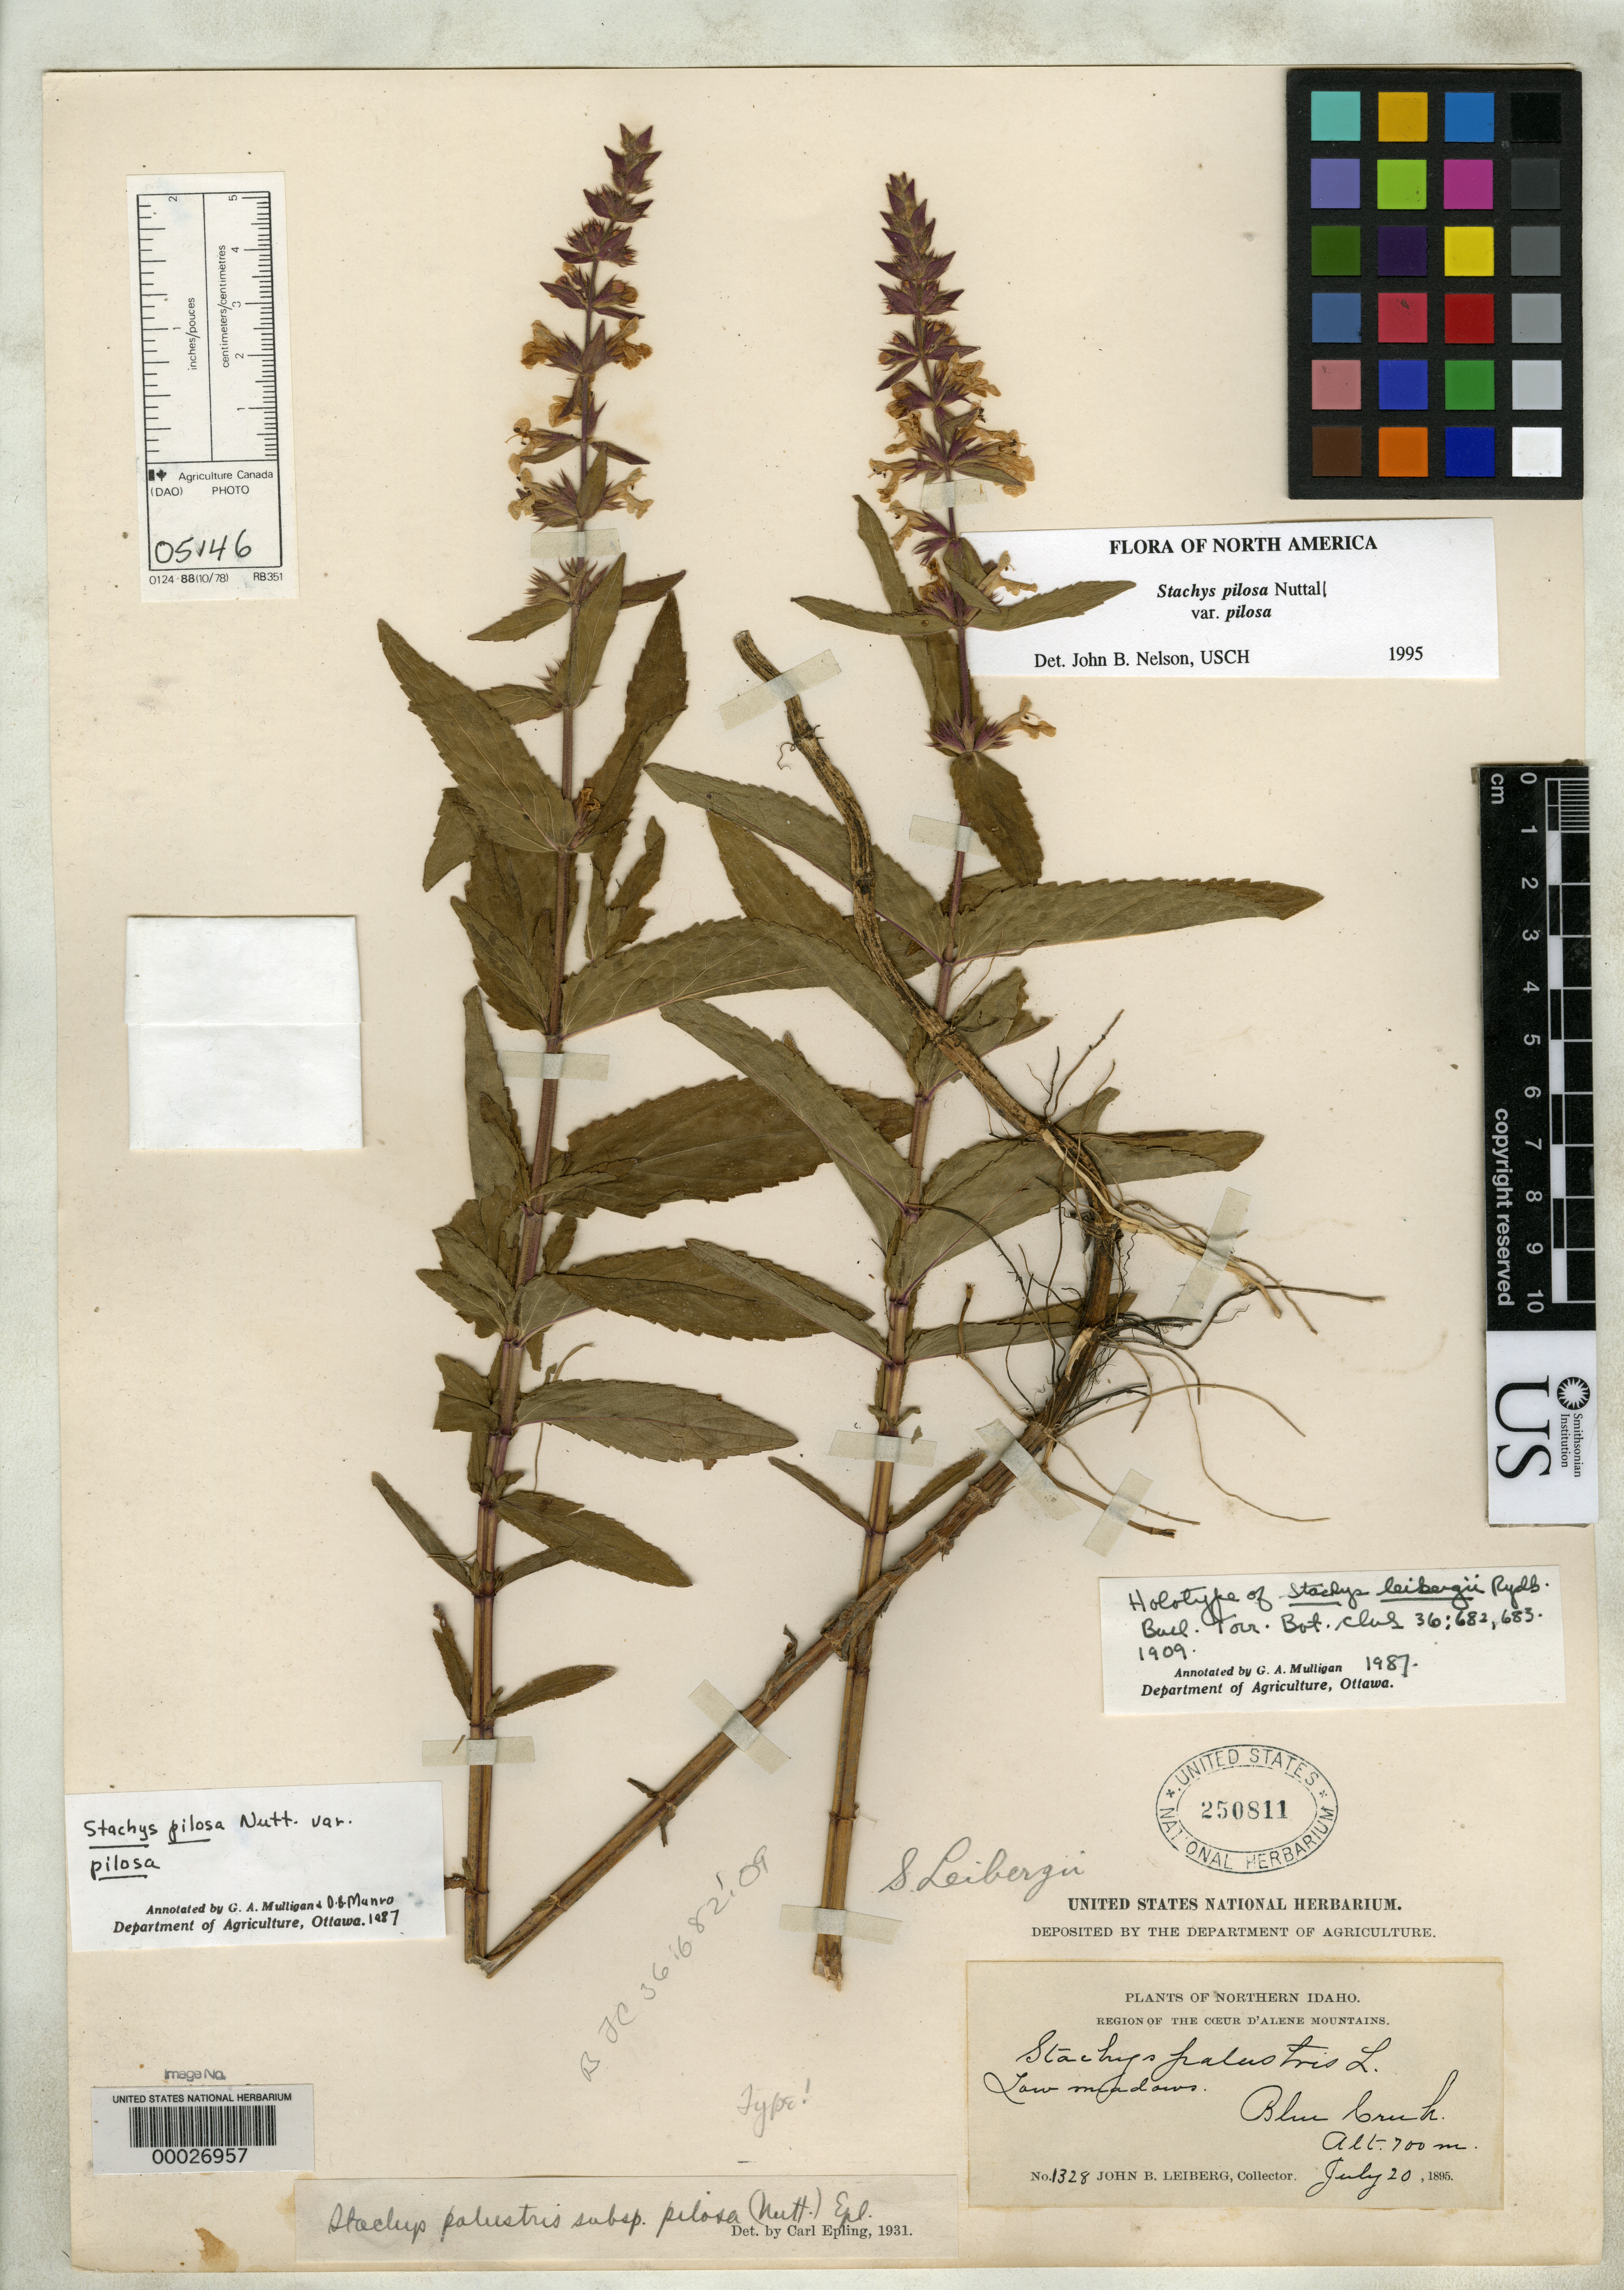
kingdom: Plantae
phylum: Tracheophyta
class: Magnoliopsida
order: Lamiales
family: Lamiaceae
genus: Stachys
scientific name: Stachys leibergii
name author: Rydb.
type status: Holotype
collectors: J. Leiberg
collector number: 1328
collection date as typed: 20 Jul 1895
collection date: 1895-07-20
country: United States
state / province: Idaho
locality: Region of d'Arlene Mountains, Blue Creek.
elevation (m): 700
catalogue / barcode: US 250811